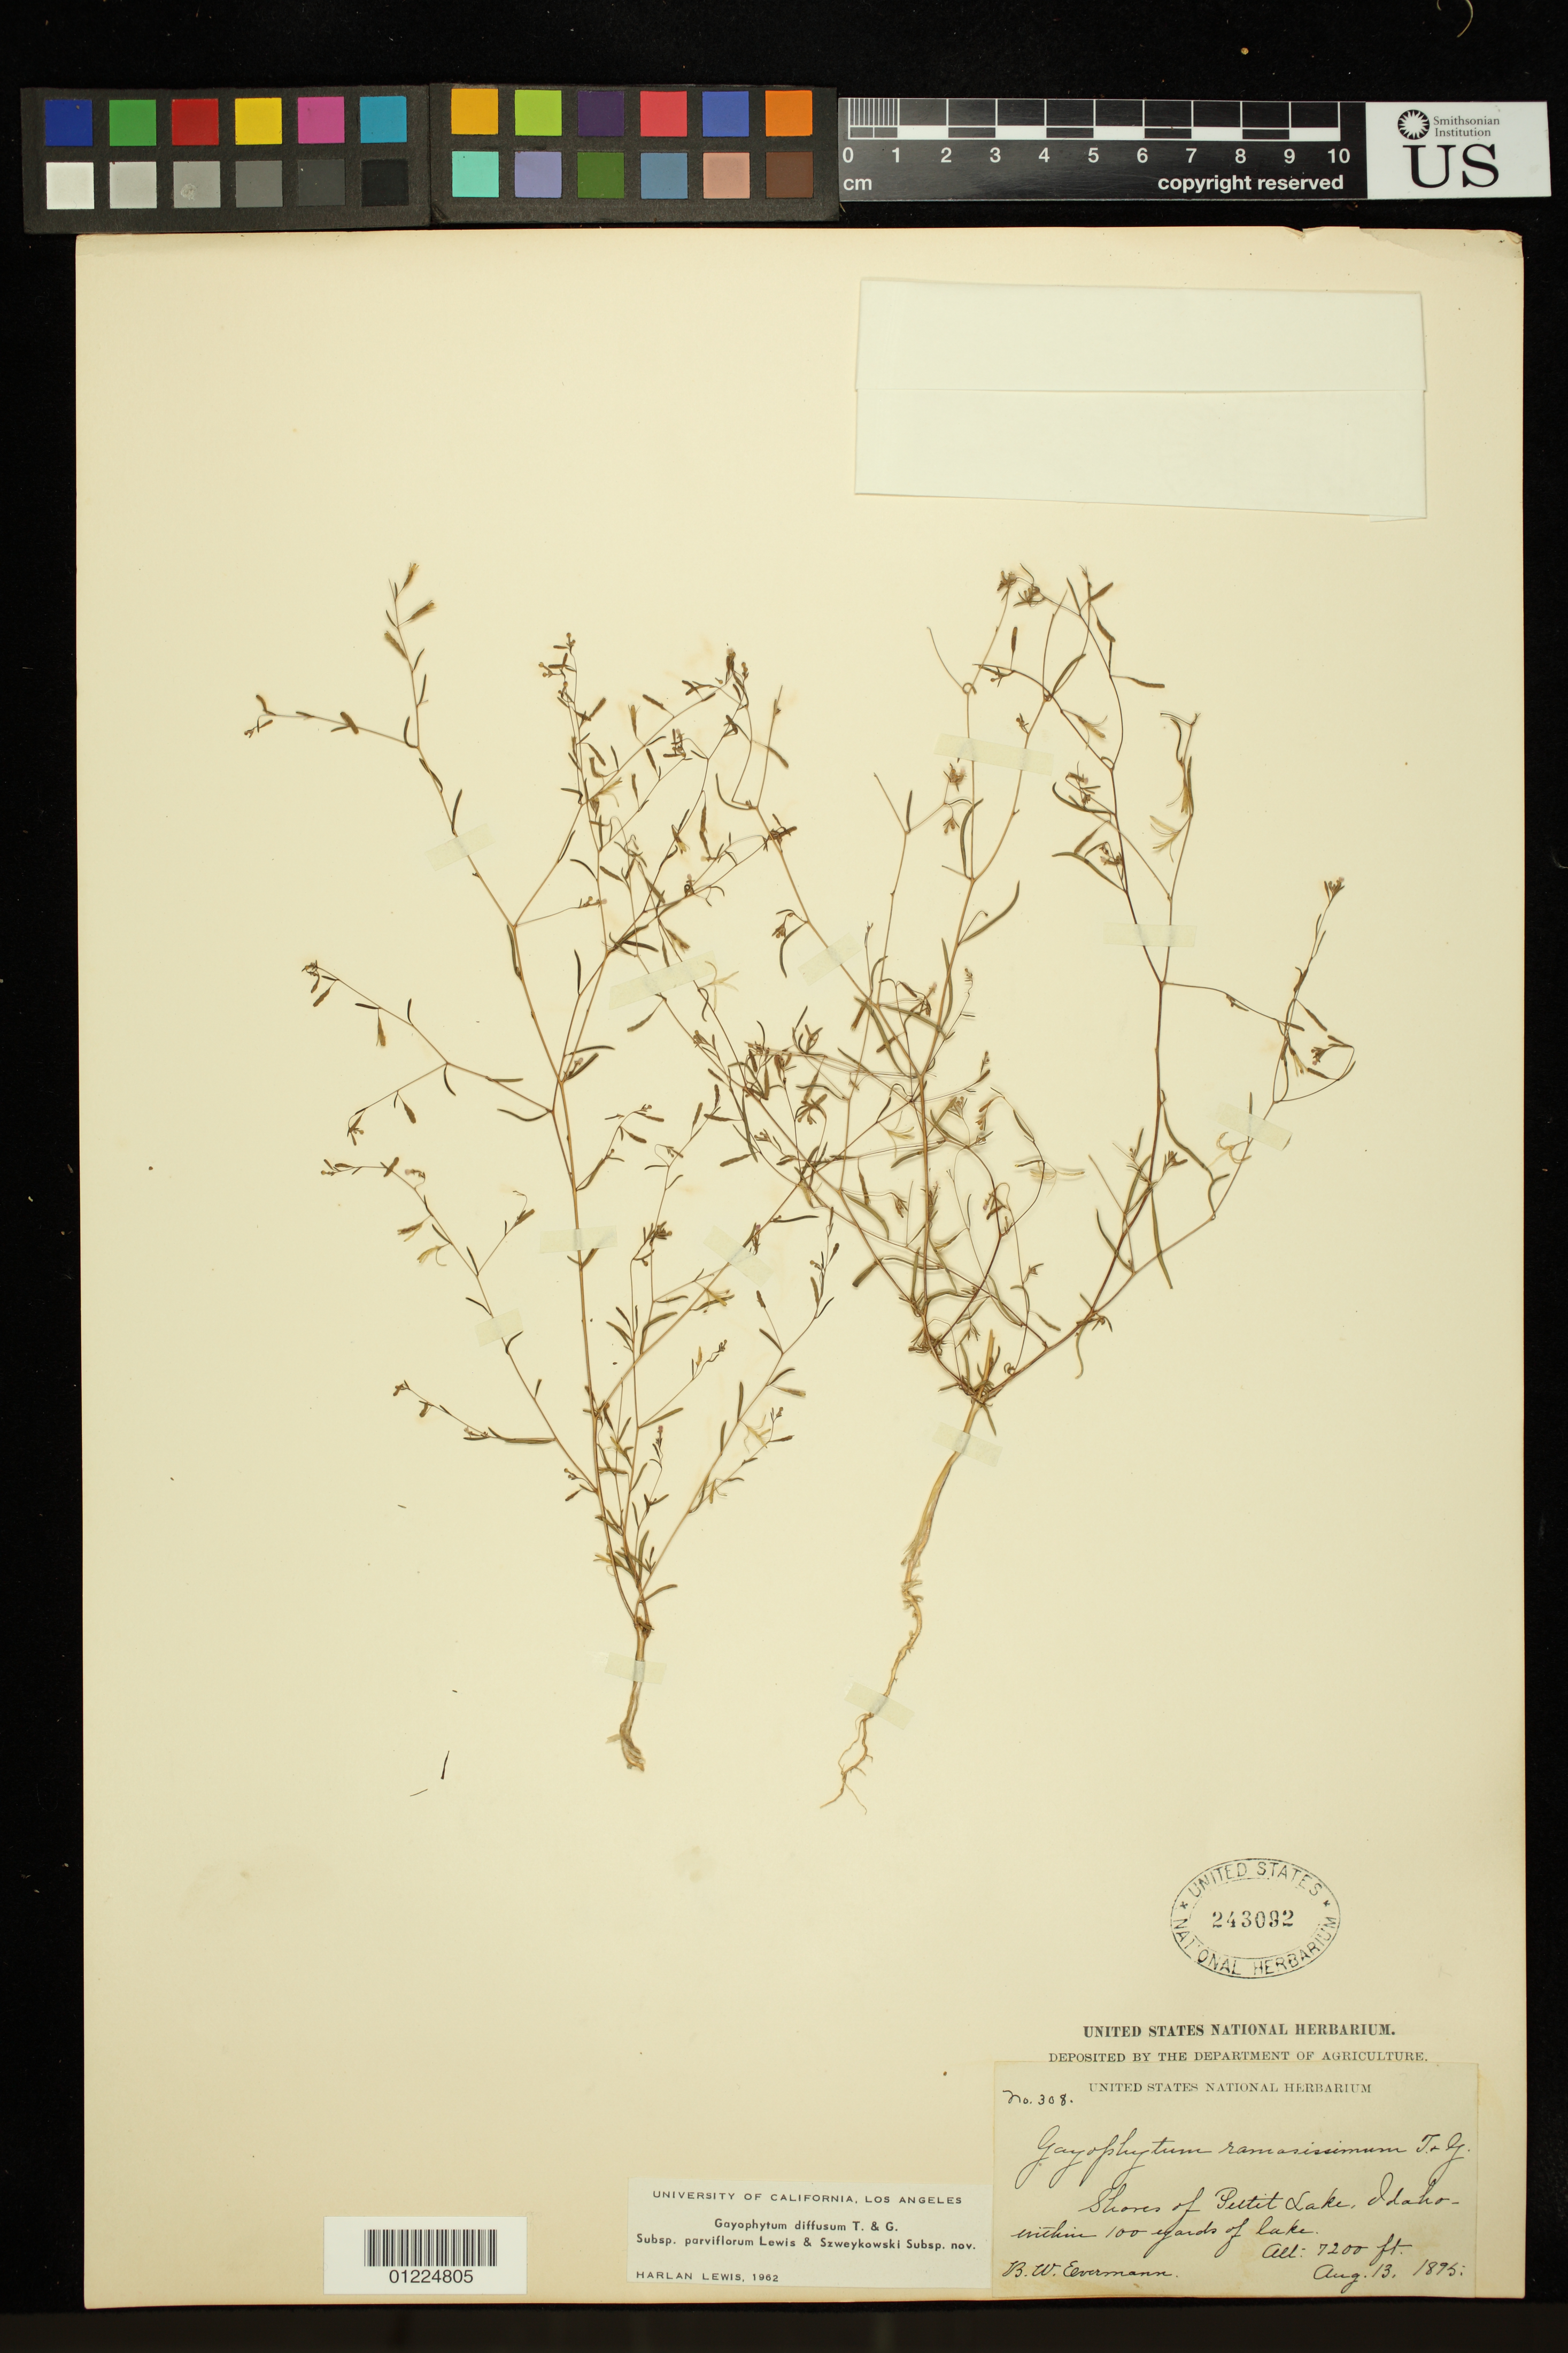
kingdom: Plantae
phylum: Tracheophyta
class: Magnoliopsida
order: Myrtales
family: Onagraceae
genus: Gayophytum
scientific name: Gayophytum diffusum subsp. parviflorum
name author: F. H. Lewis & Szweyk.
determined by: Lewis, H.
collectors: B. W. Evermann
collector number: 308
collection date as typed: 13 Aug 1895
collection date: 1895-08-13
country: United States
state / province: Idaho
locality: Shores of Petitt Lake, within 100 yards of lake.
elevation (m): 2195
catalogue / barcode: US 243092